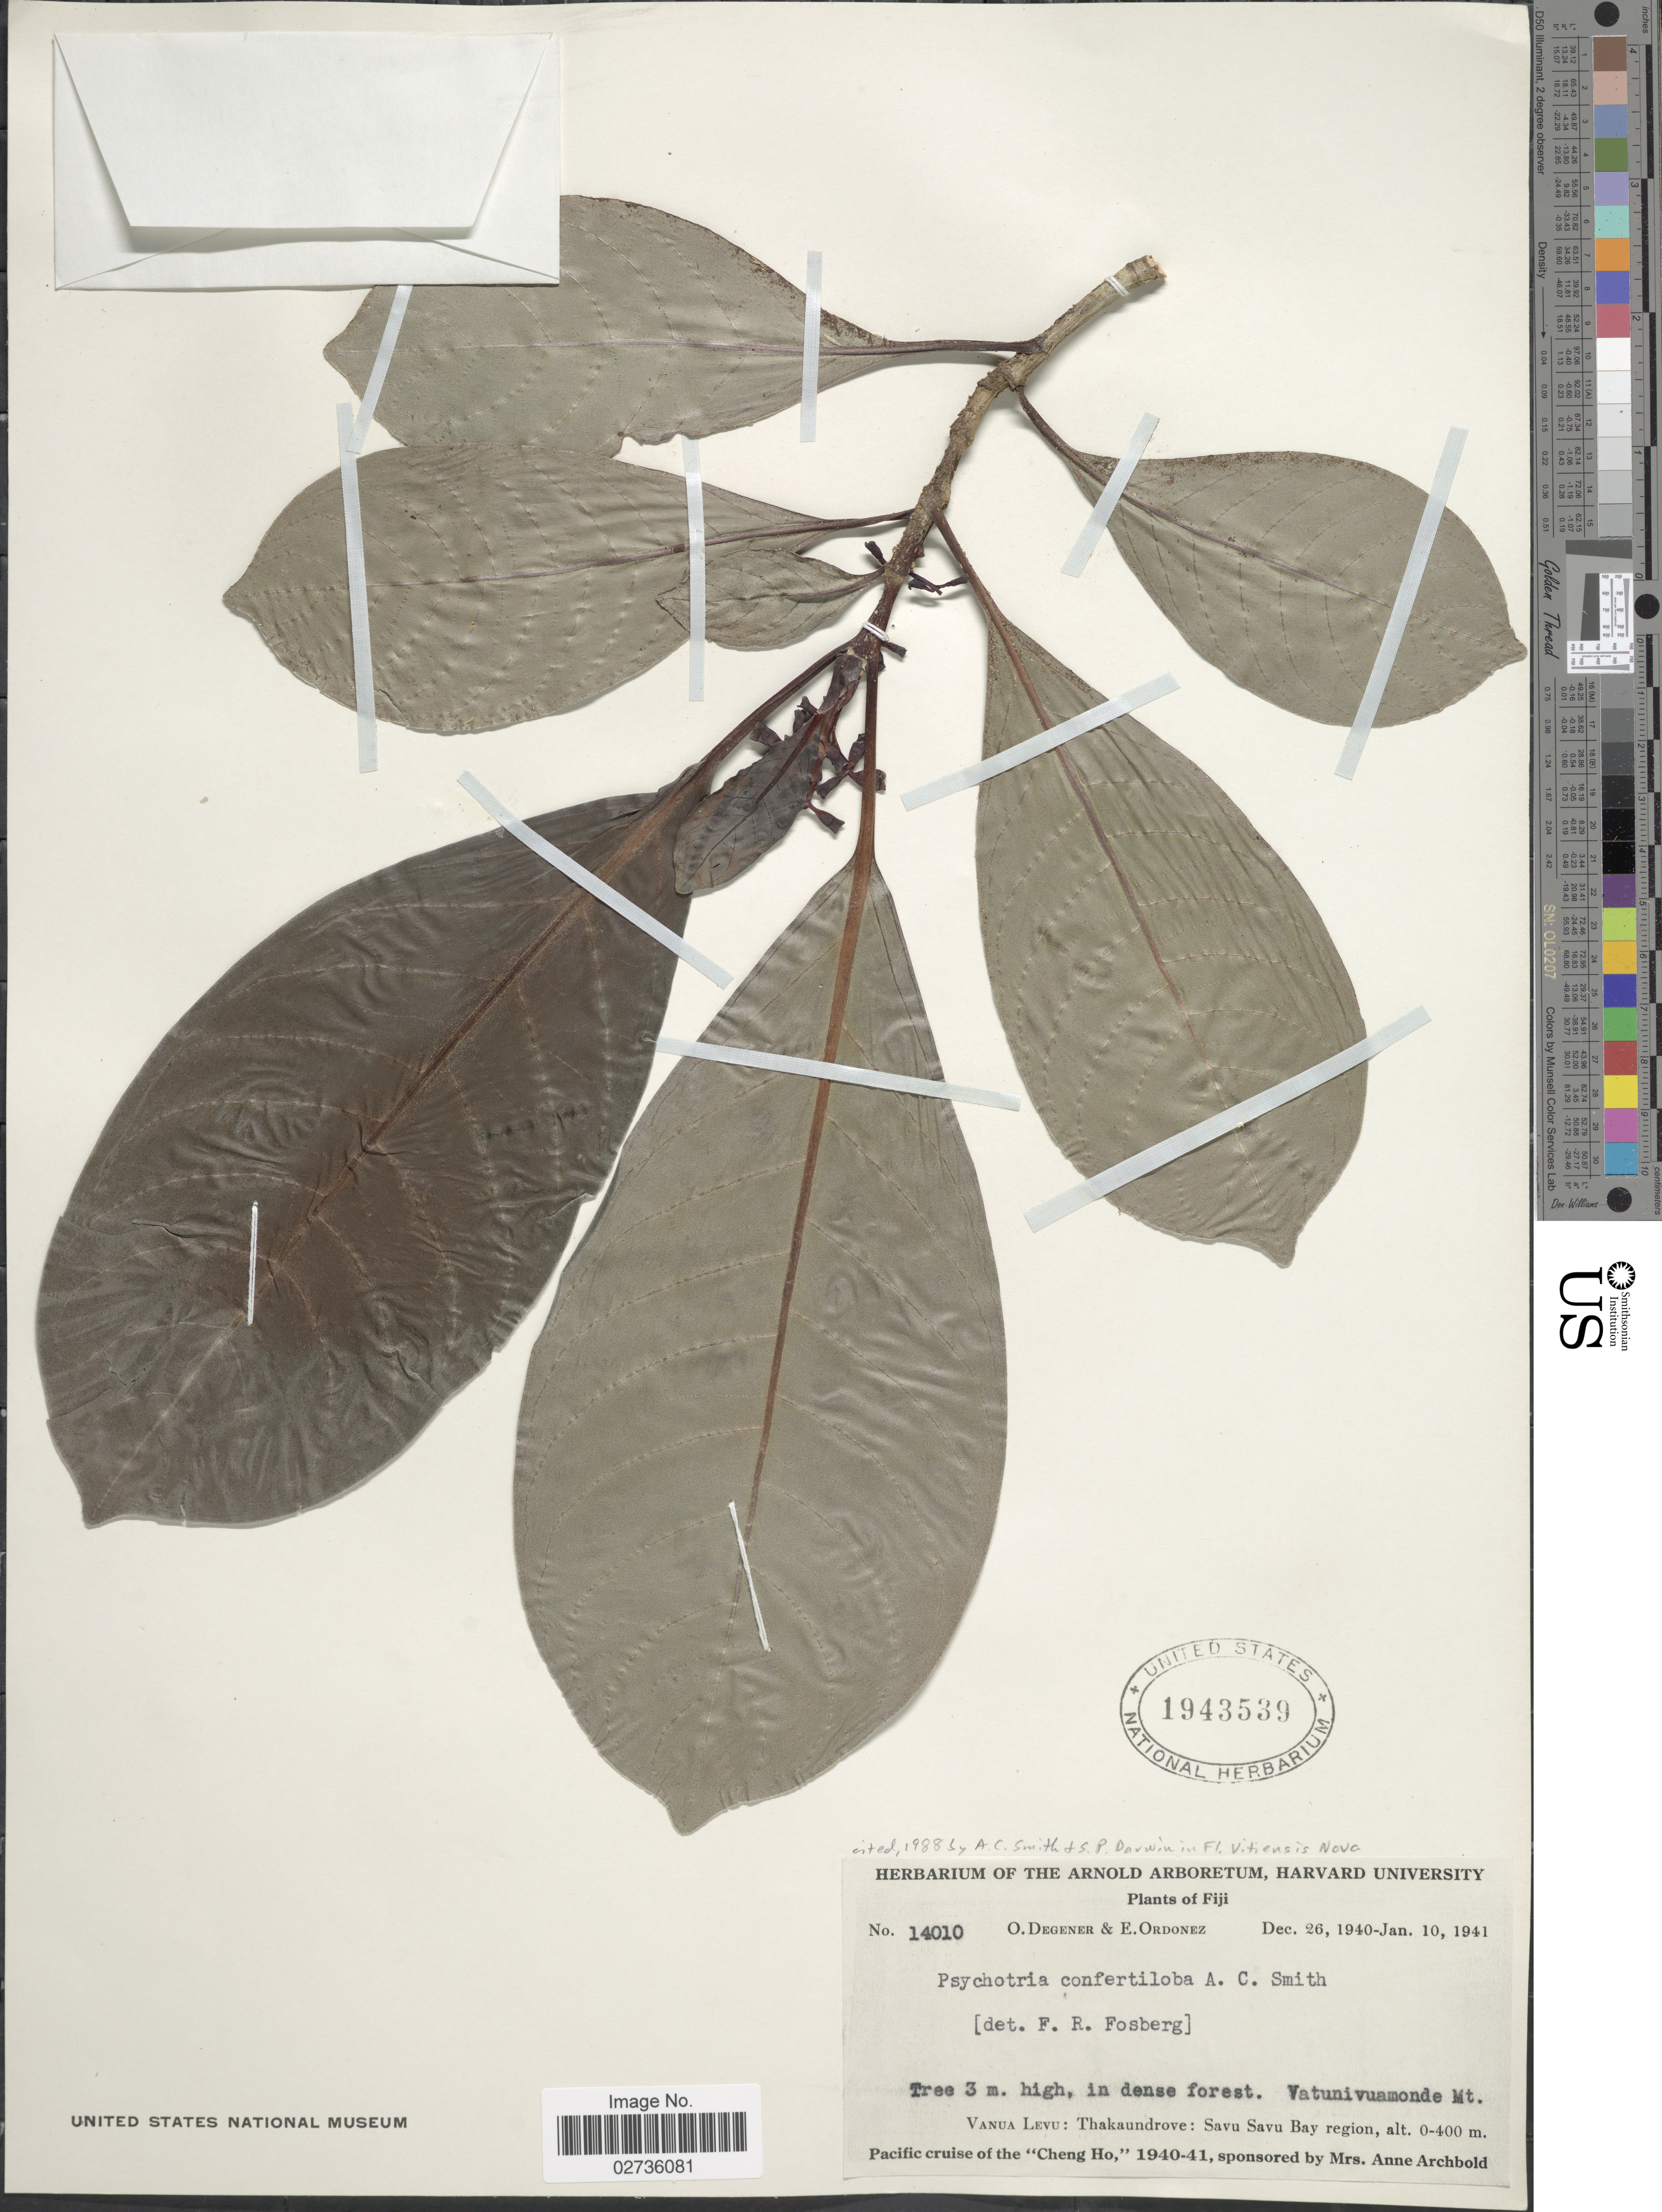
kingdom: Plantae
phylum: Tracheophyta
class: Magnoliopsida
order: Gentianales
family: Rubiaceae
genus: Psychotria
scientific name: Psychotria confertiloba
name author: A.C. Sm.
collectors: O. Degener & E. Ordonez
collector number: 14010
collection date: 1940-12-26/1941-01-10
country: Fiji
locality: Vatunivuamonde Mt. Vanua Levu: Thakaundrove: Savu Savu Bay region.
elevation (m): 0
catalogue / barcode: US 1943539